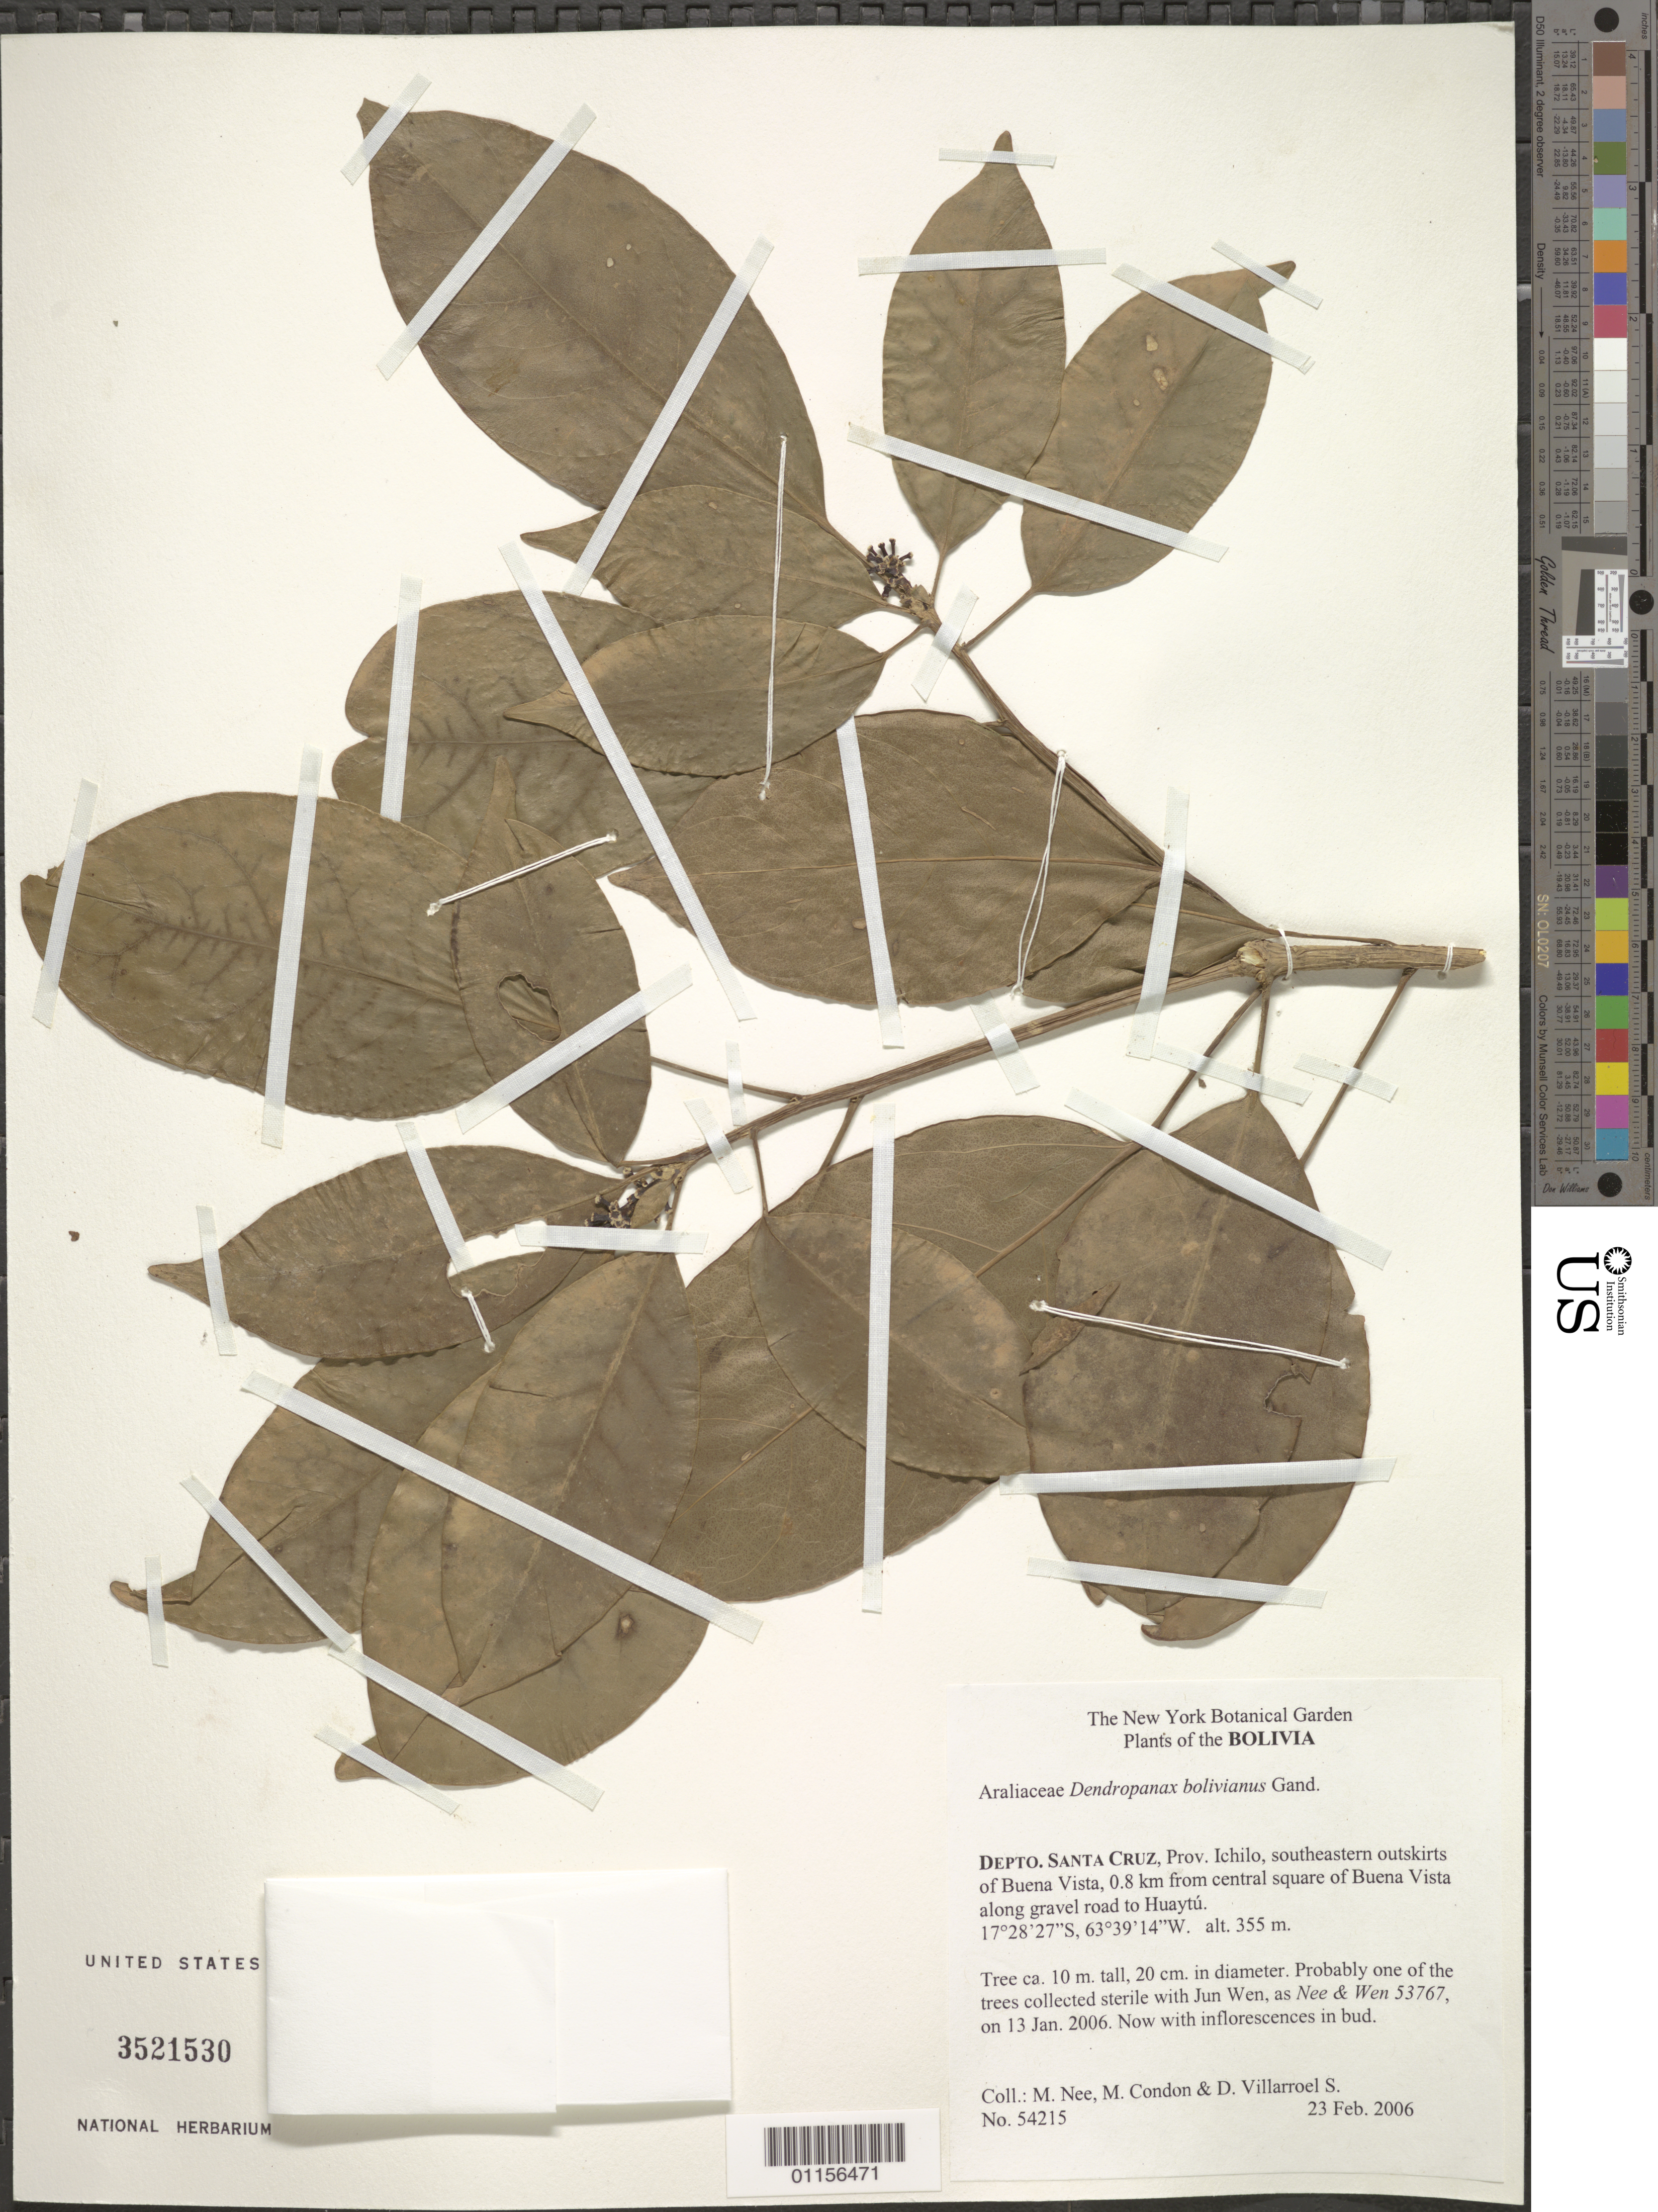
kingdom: Plantae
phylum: Tracheophyta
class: Magnoliopsida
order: Apiales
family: Araliaceae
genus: Dendropanax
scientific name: Dendropanax bolivianus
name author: Gand.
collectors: M. Nee, M. A. Condon & D. Villarroel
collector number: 54215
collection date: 2006-02-23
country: Bolivia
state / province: Santa Cruz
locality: Prov. Ichilo, SE outskirts of Buena Vista, 0.8 km from central square of Buena Vista along gravel Rd to Huaytu.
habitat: Tree.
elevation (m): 355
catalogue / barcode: US 3521530